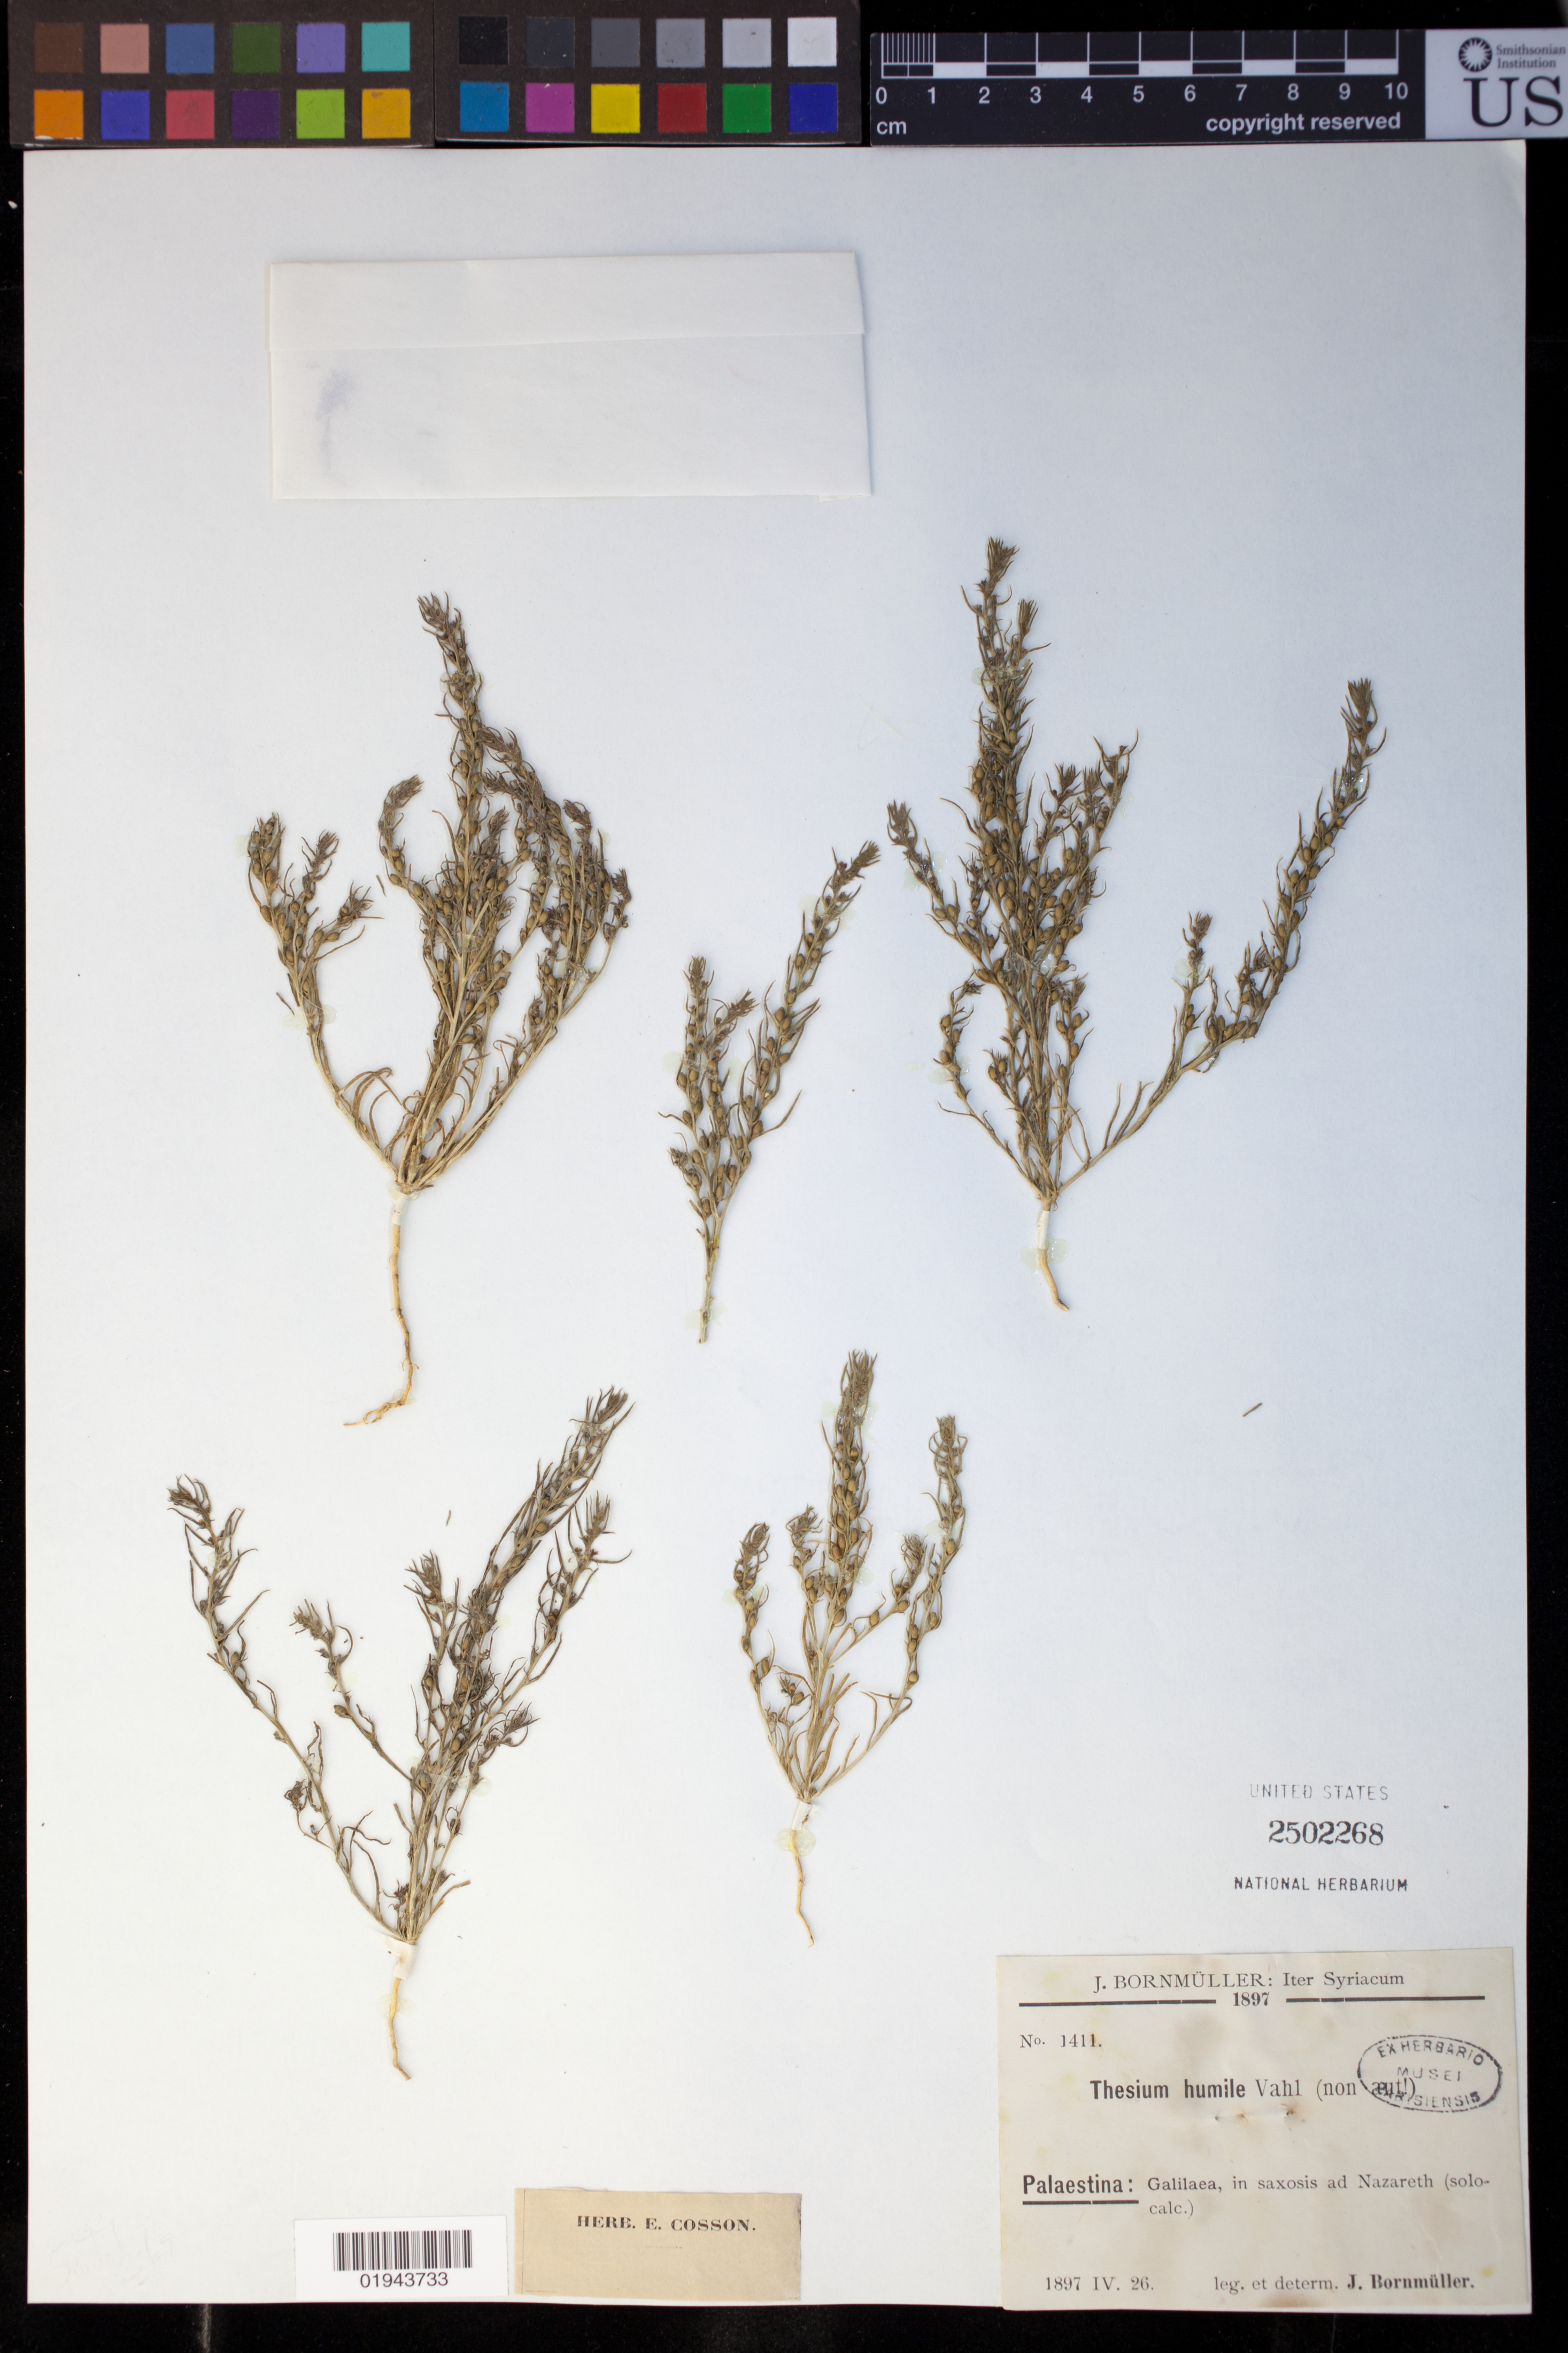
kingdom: Plantae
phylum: Tracheophyta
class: Magnoliopsida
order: Santalales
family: Thesiaceae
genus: Thesium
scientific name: Thesium humile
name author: Vahl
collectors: J. Bornmuller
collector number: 1411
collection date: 1897-04-26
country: Israel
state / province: Northern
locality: Palaestina: Galilaea, in saxosis ad Nazareth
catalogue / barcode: US 2502268